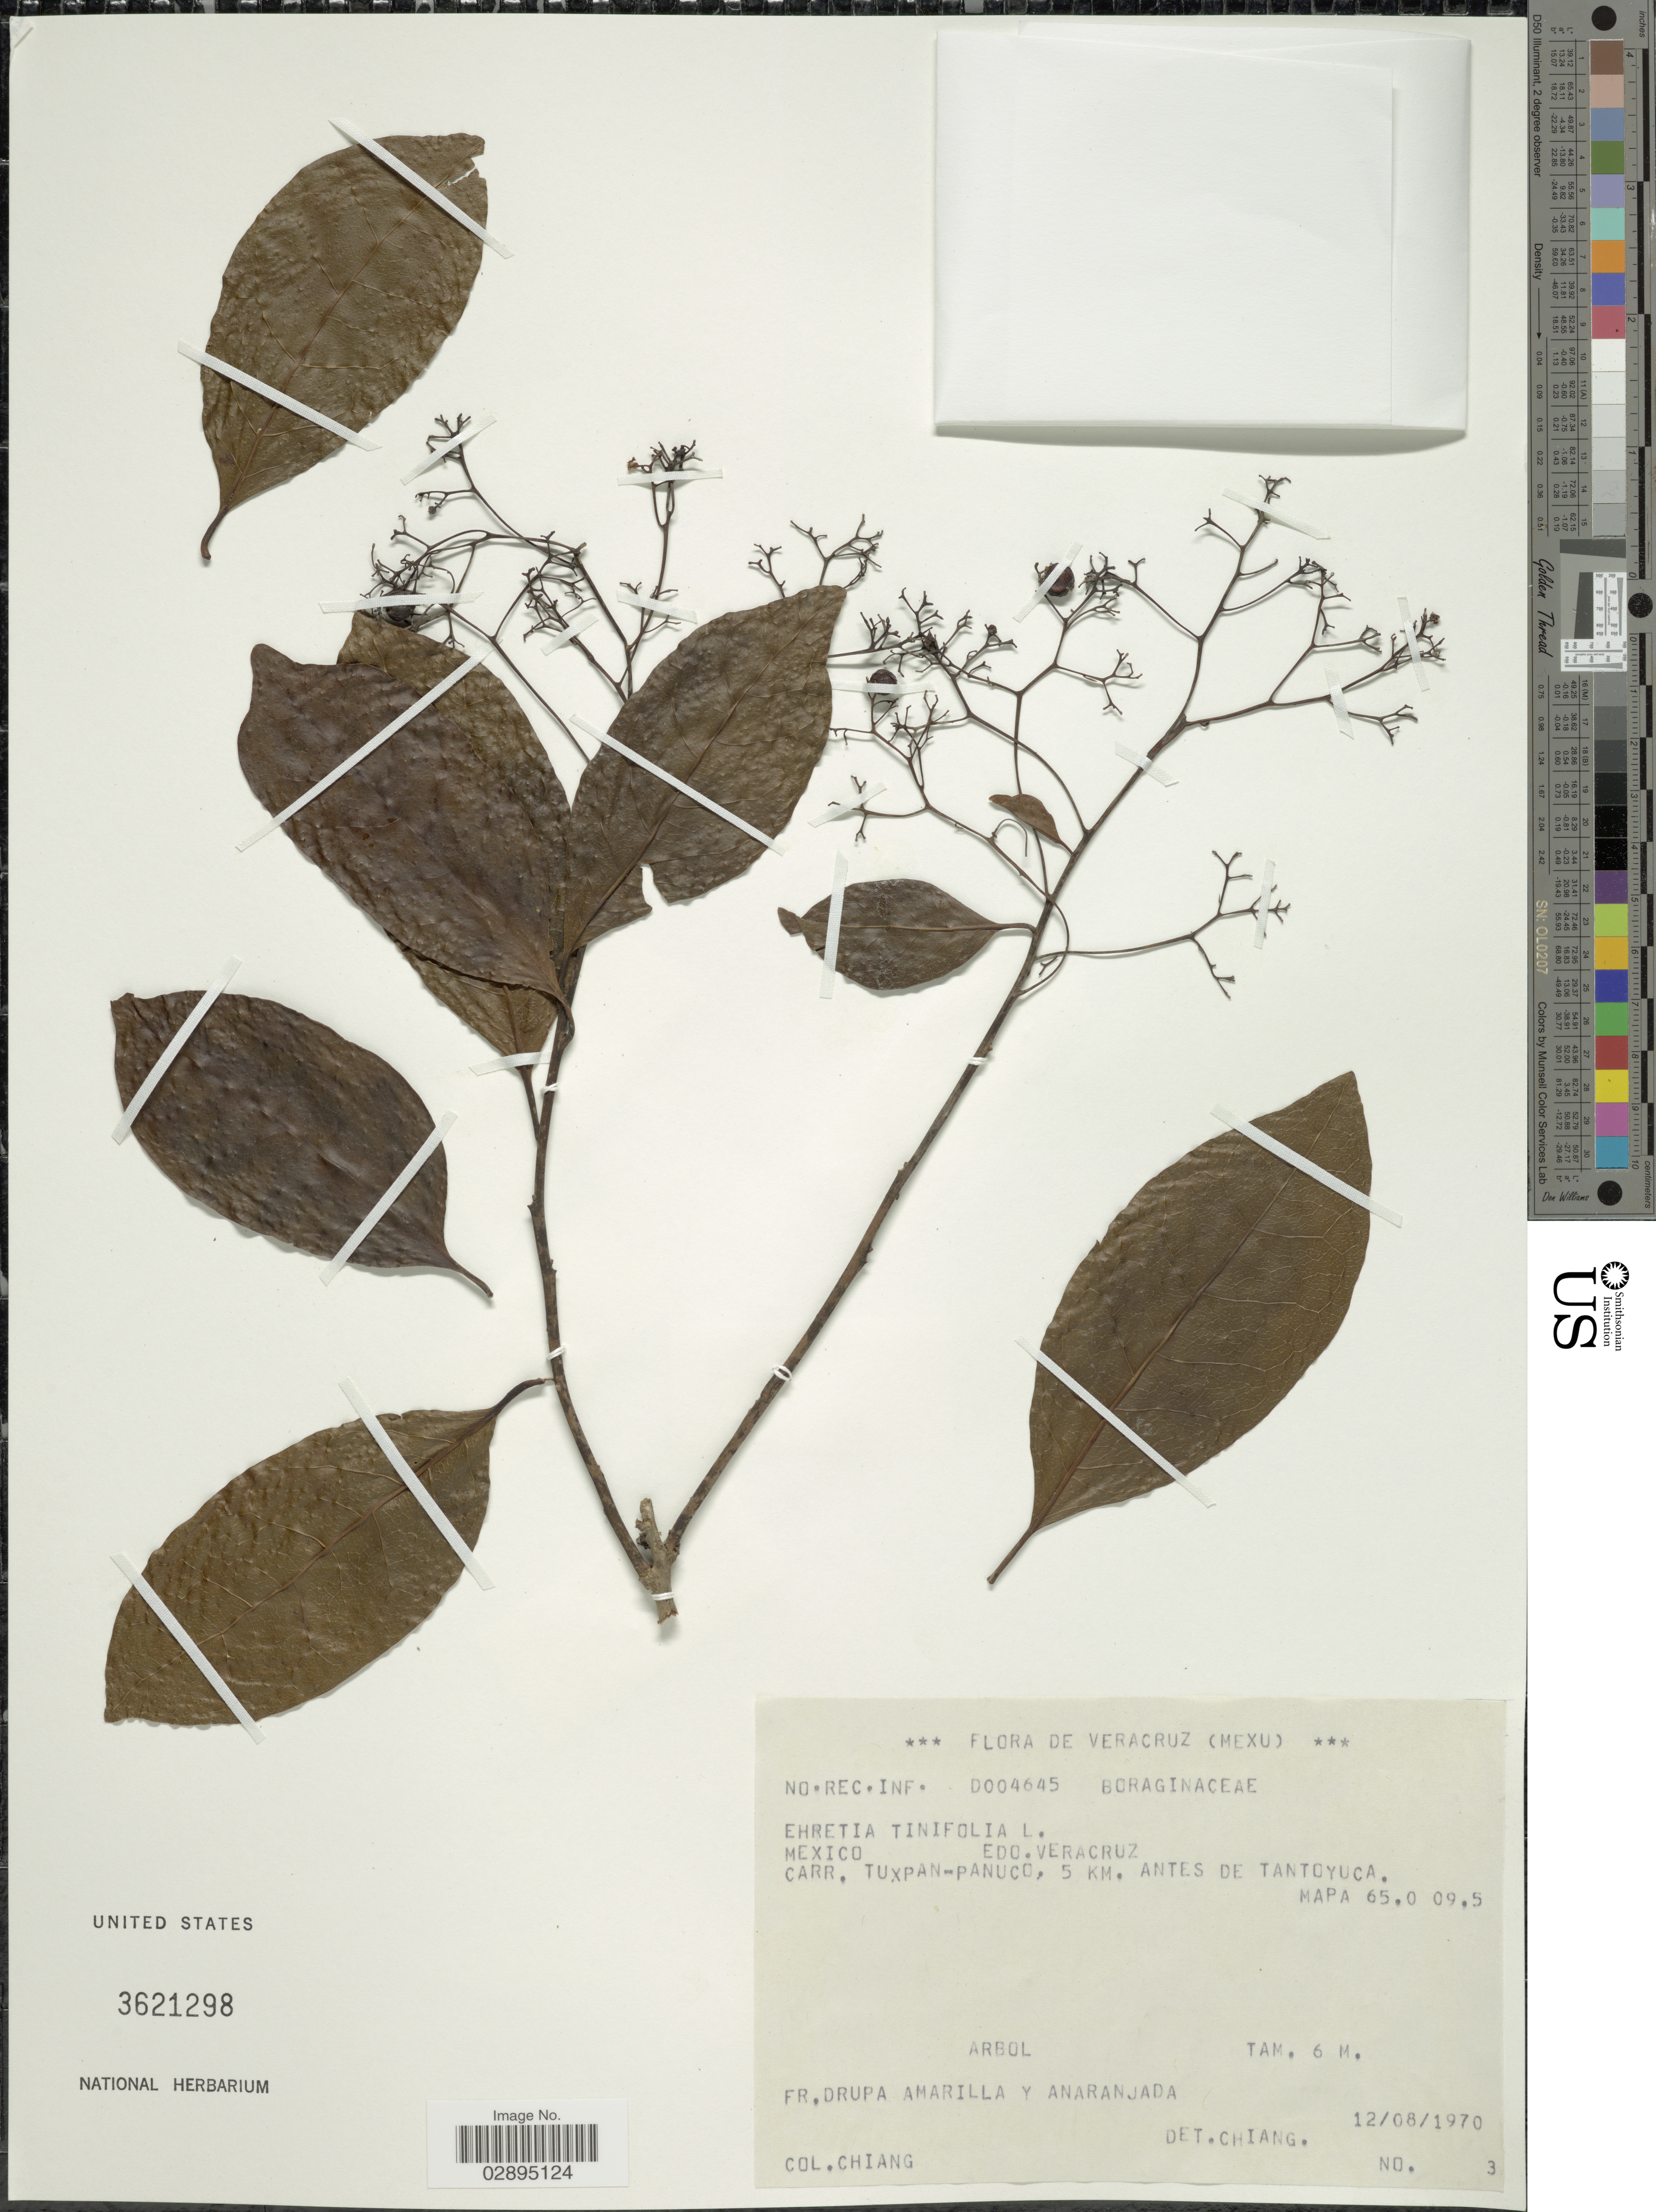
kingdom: Plantae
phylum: Tracheophyta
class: Magnoliopsida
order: Boraginales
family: Ehretiaceae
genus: Ehretia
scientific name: Ehretia tinifolia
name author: L.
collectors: -. Chiang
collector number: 3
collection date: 1970-08-12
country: Mexico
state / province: Veracruz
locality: Edo. Veracruz. Carr. Tuxpan-Panuco, 5 km. Antes de Tantoyuca. Mapa 65.0 09.5.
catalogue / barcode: US 3621298